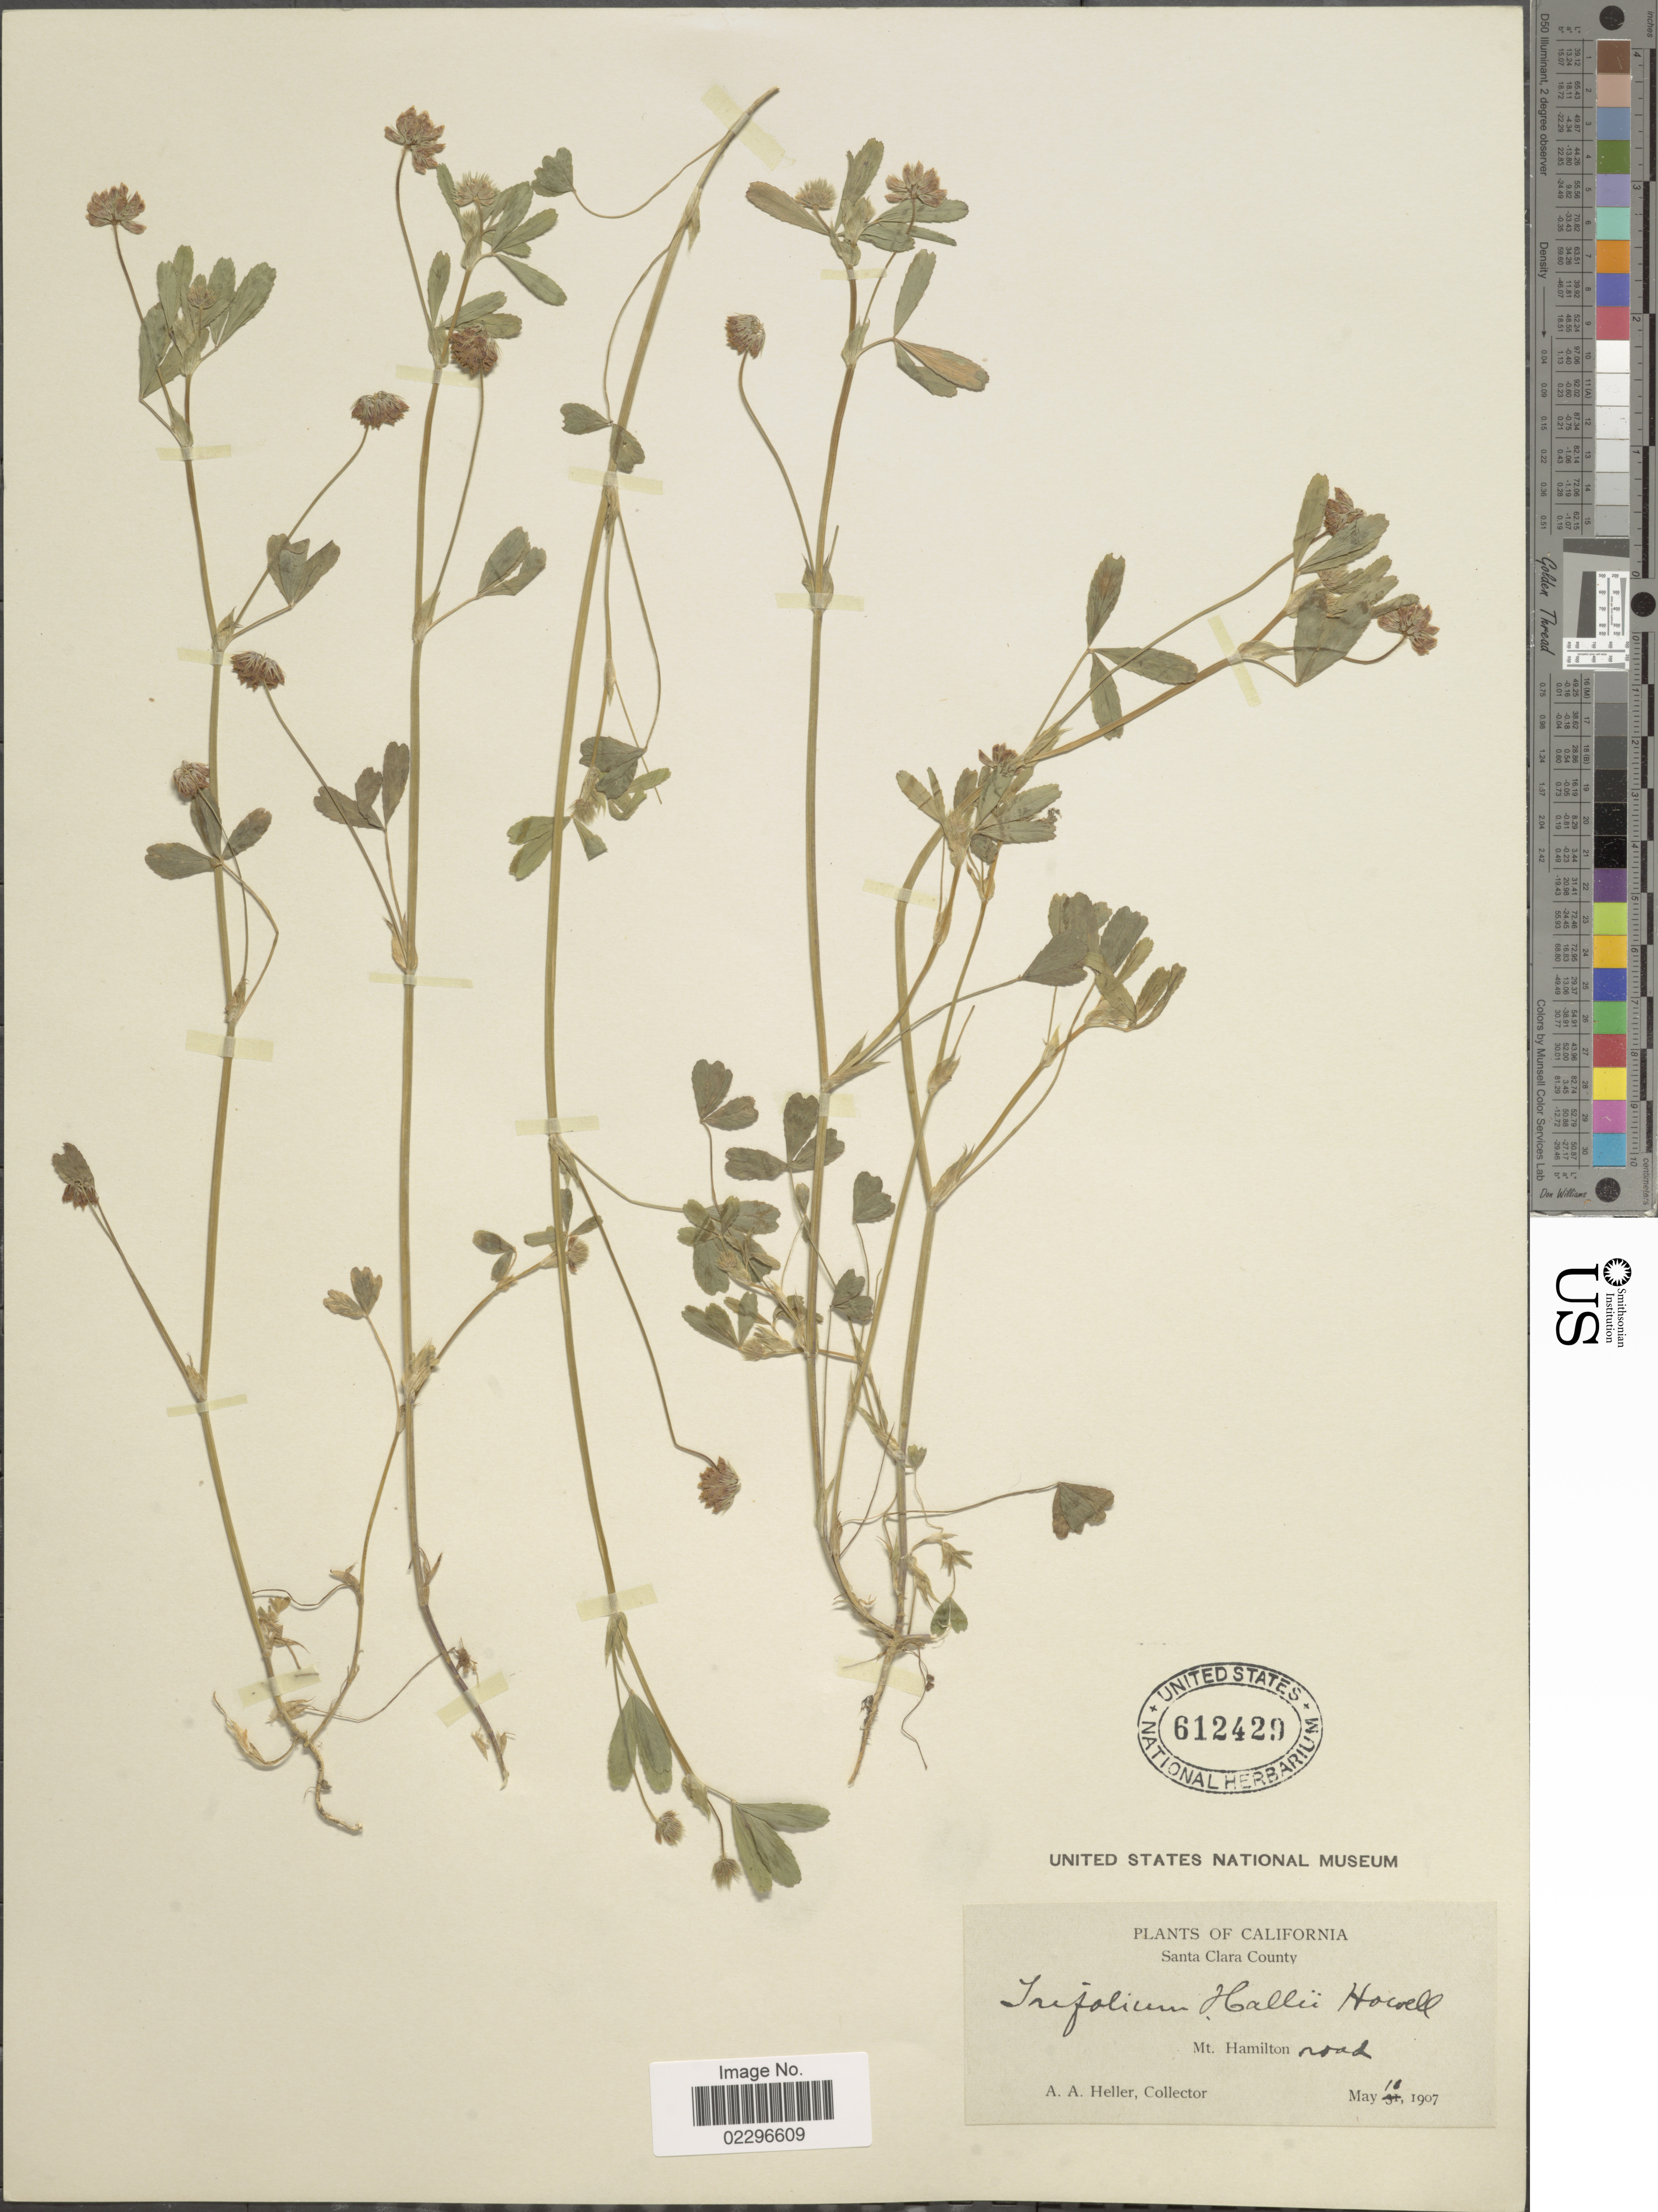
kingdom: Plantae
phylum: Tracheophyta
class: Magnoliopsida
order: Fabales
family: Fabaceae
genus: Trifolium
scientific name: Trifolium hallii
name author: Howell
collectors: A. A. Heller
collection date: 1907-05-10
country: United States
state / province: California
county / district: Santa Clara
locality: Santa Clara County, Mt. Hamilton road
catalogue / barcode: US 612429